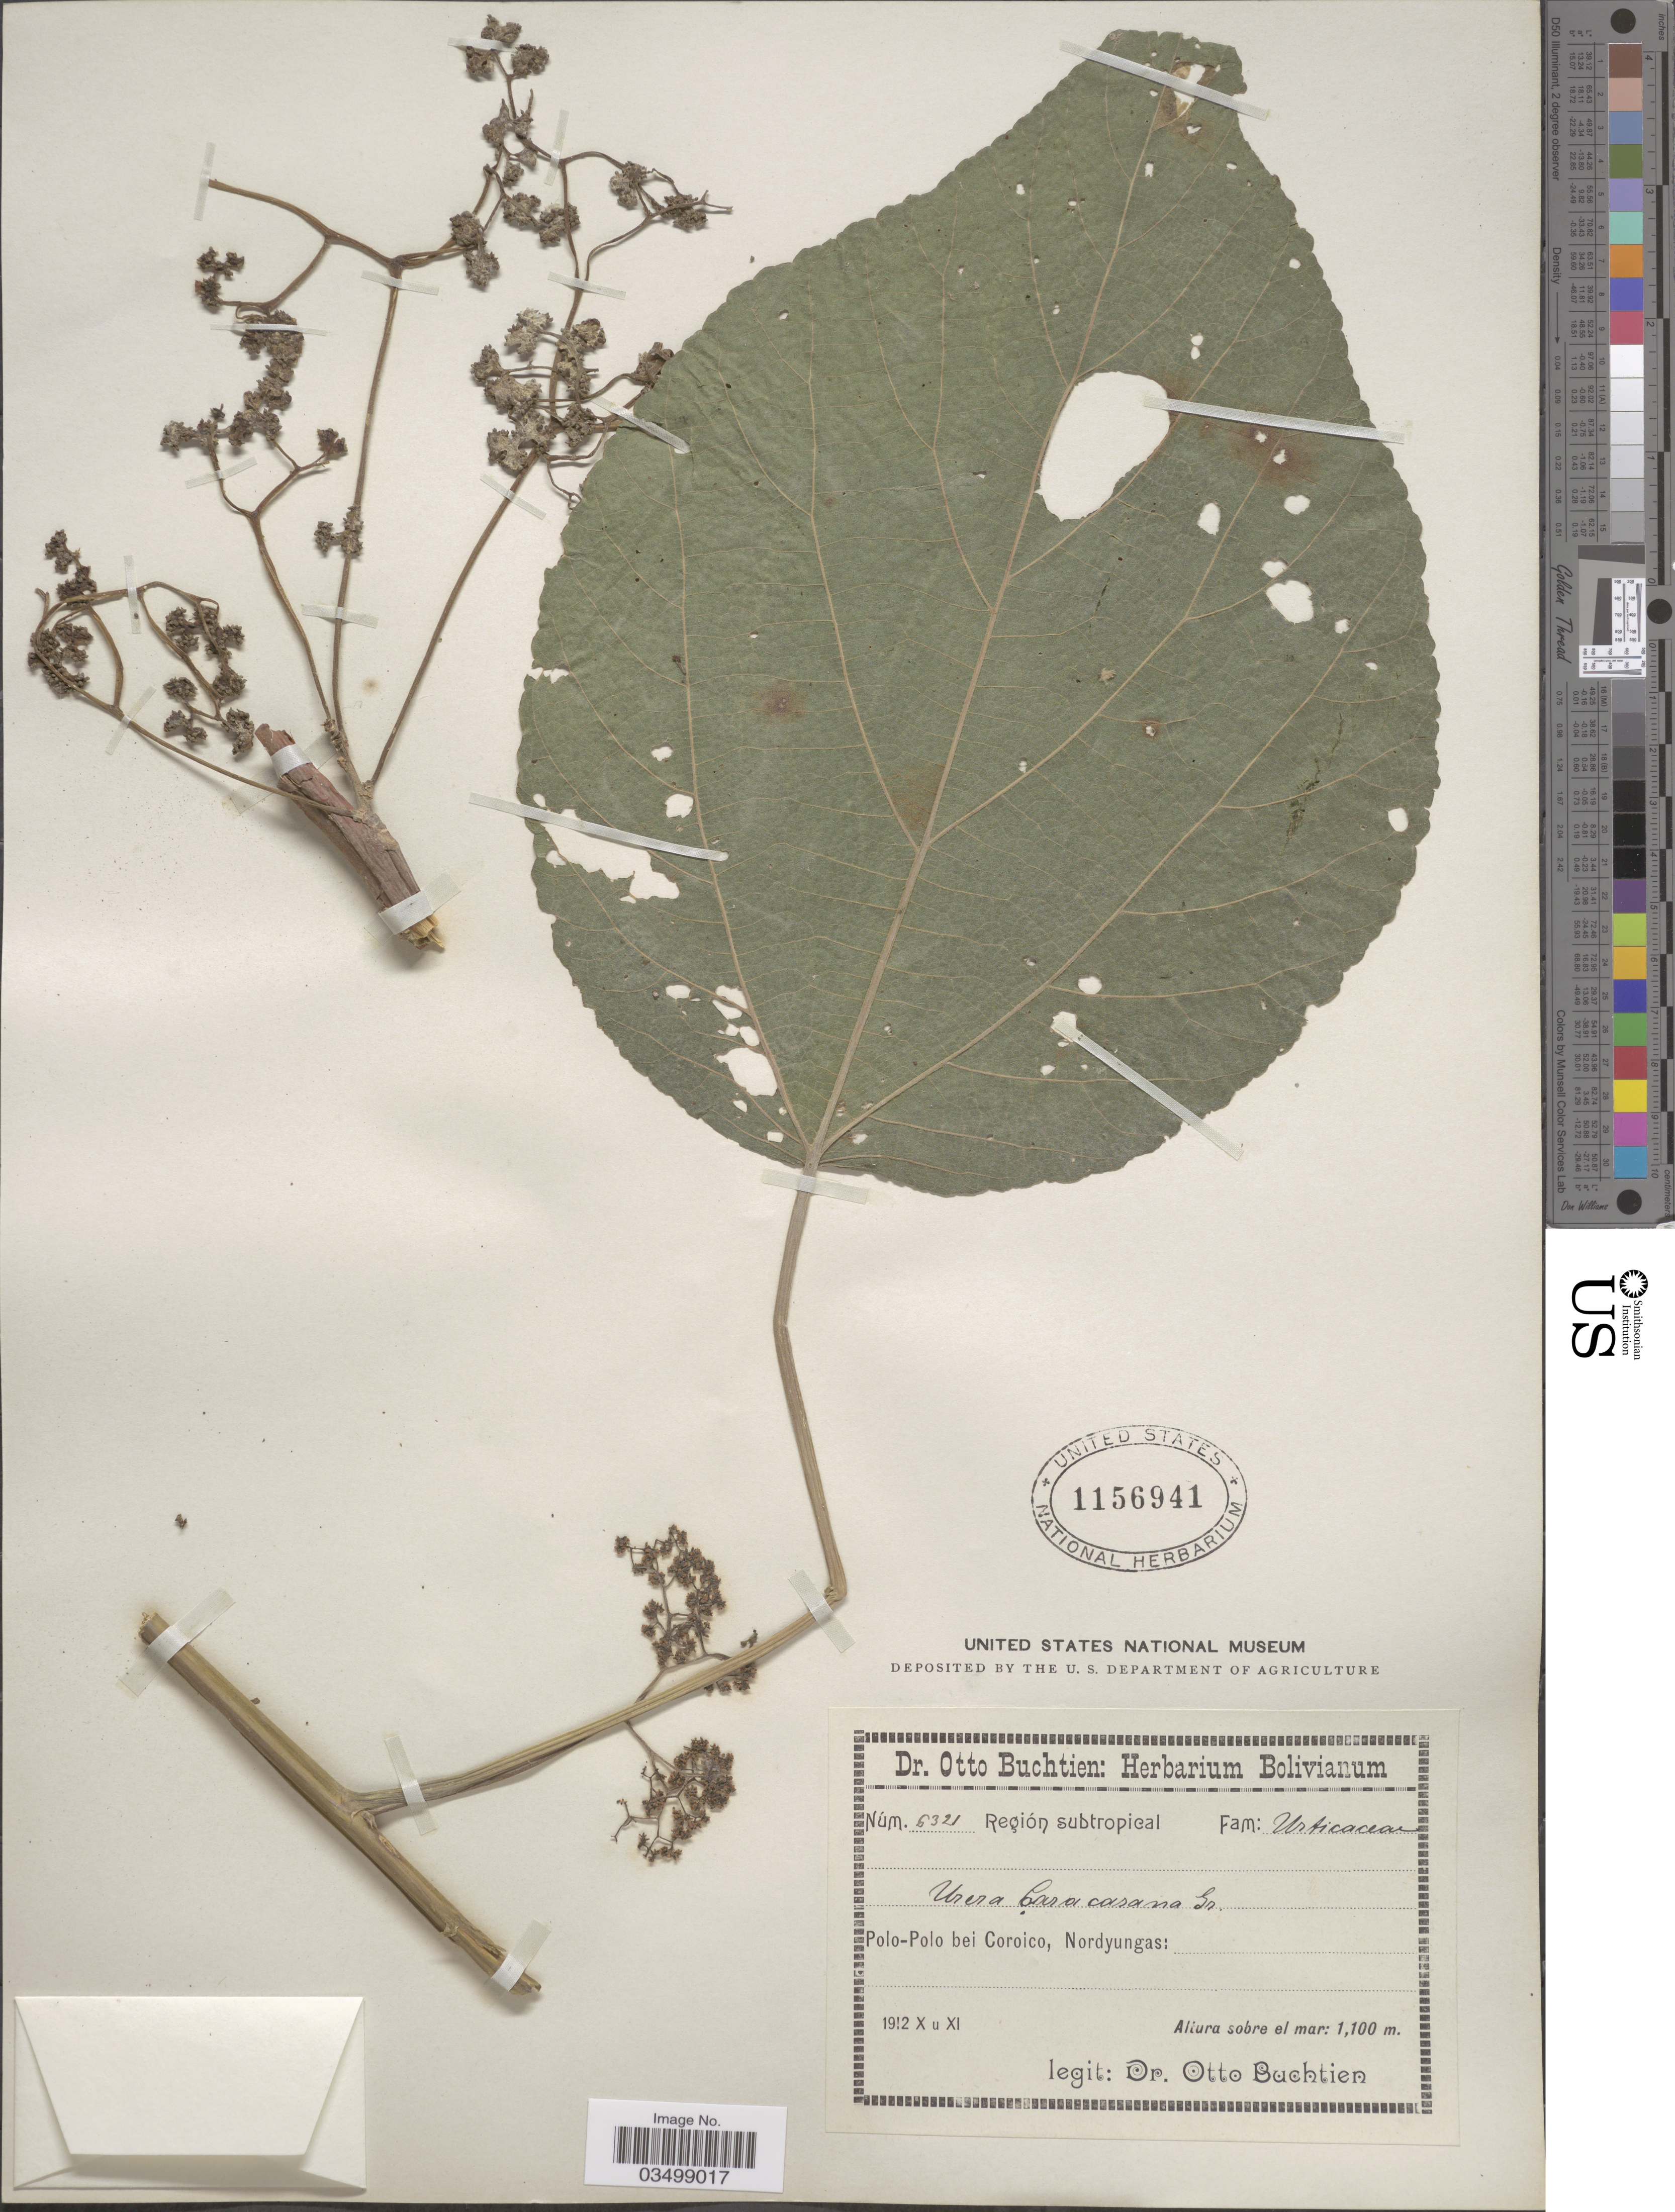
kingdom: Plantae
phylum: Tracheophyta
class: Magnoliopsida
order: Rosales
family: Urticaceae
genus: Urera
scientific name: Urera caracasana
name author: (Jacq.) Gaudich. ex Griseb.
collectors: O. Buchtien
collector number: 6321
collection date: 1912-10/1912-11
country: Bolivia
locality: Región subtropical. Polo-Polo bei Coroico, Nordyungas.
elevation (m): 1100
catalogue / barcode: US 1156941